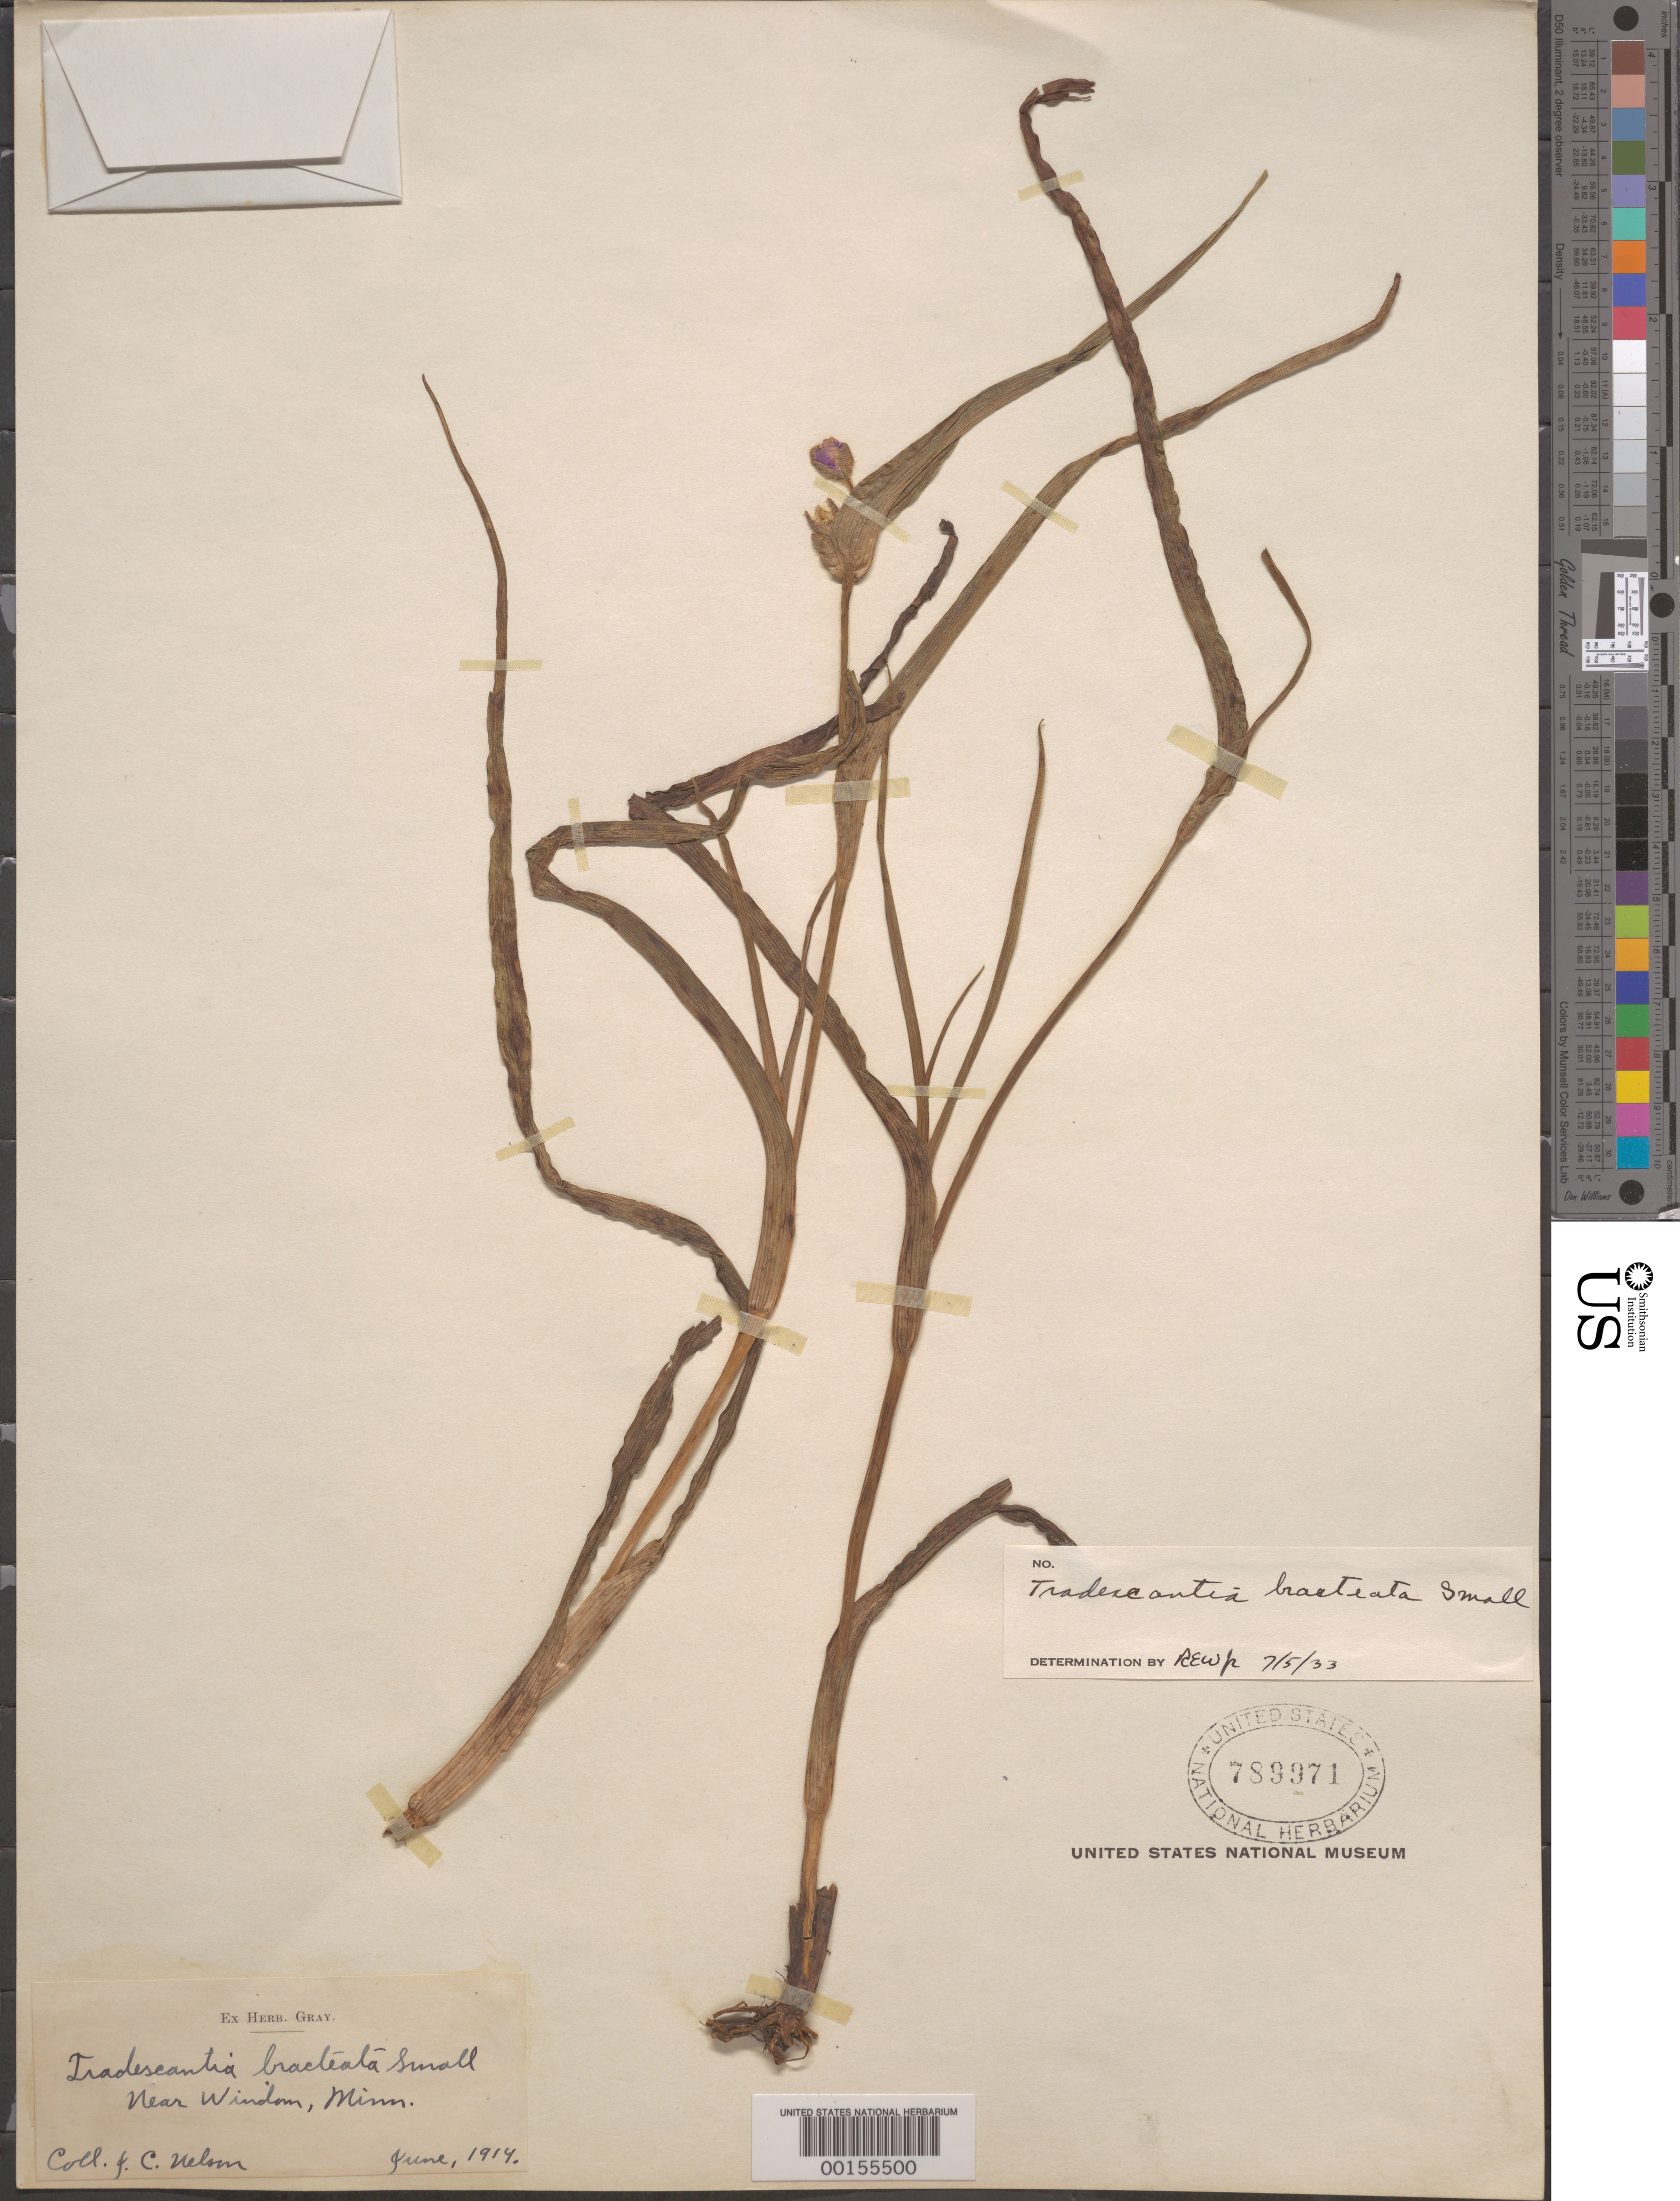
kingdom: Plantae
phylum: Tracheophyta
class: Liliopsida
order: Commelinales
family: Commelinaceae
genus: Tradescantia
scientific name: Tradescantia bracteata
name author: Small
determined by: REW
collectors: F. Nelson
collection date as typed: Jun 1914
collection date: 1914-06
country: United States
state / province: Minnesota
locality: Windom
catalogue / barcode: US 789971